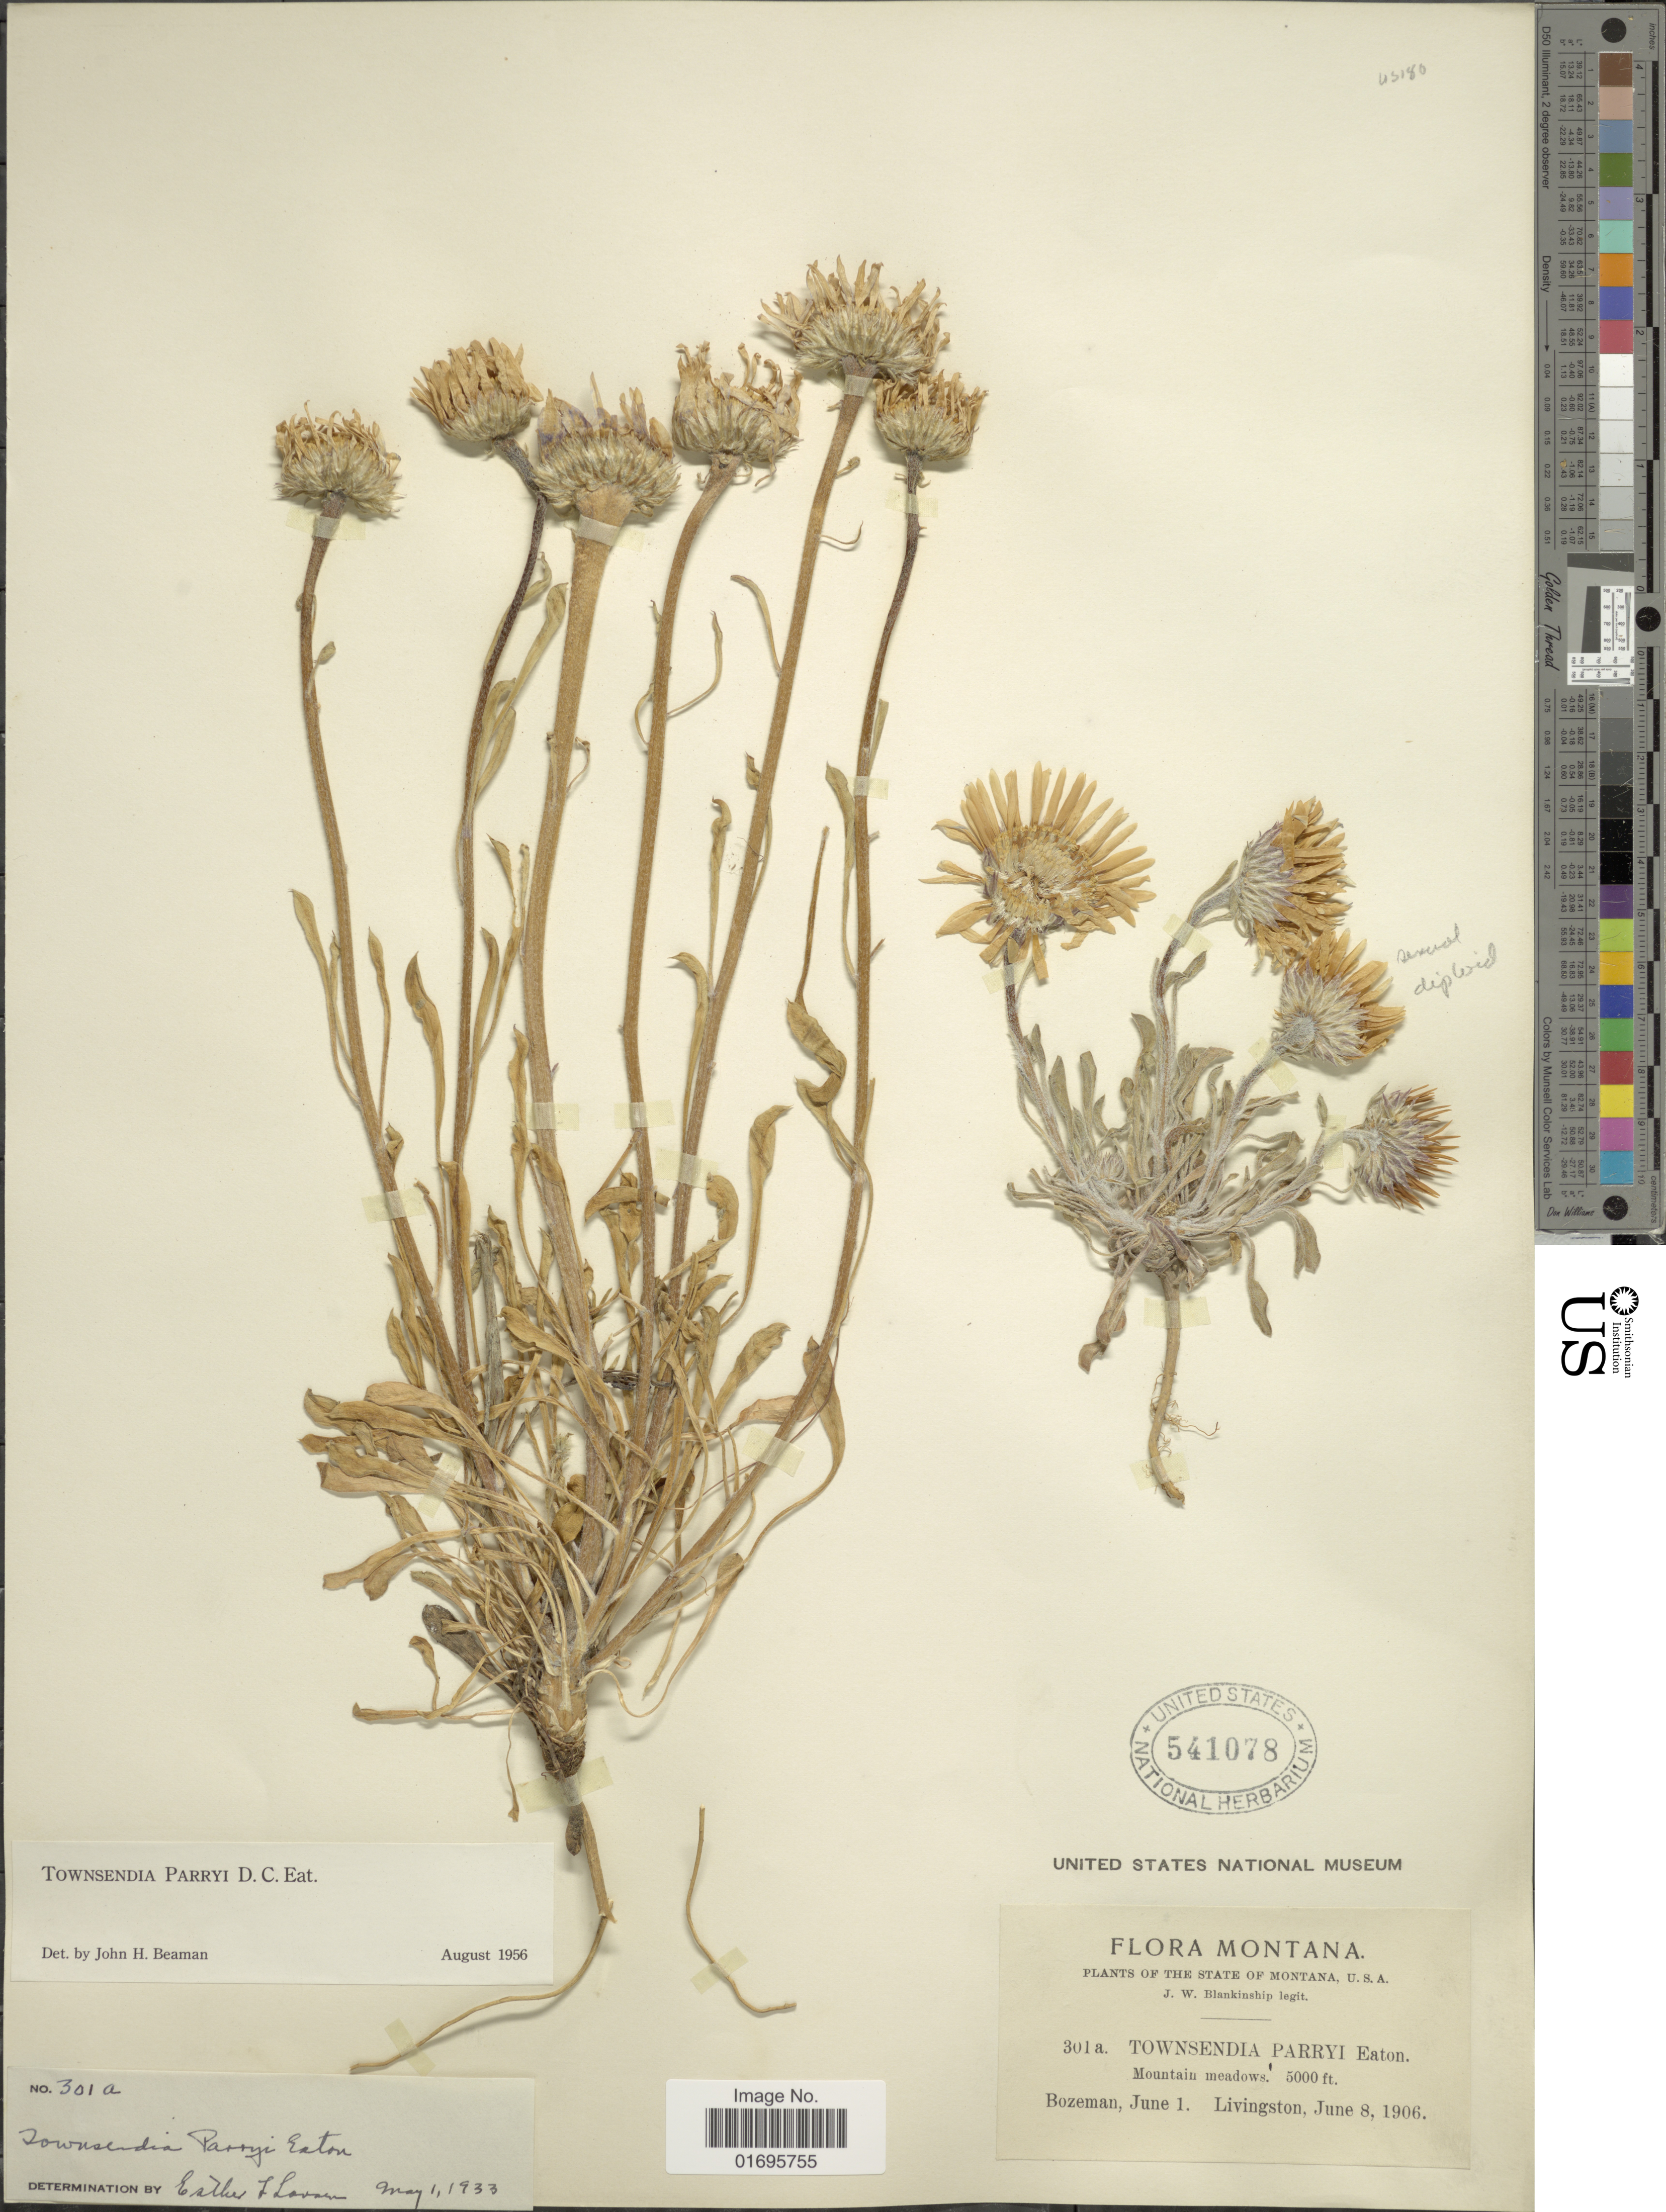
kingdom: Plantae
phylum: Tracheophyta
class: Magnoliopsida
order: Asterales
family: Asteraceae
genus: Townsendia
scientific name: Townsendia parryi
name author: D.C. Eaton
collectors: J. W. Blankinship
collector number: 301a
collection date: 1906-06-08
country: United States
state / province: Montana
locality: State of Montana, U.S.A. Mountain meadows. Bozeman. Livingstone.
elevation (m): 1524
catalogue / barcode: US 541078